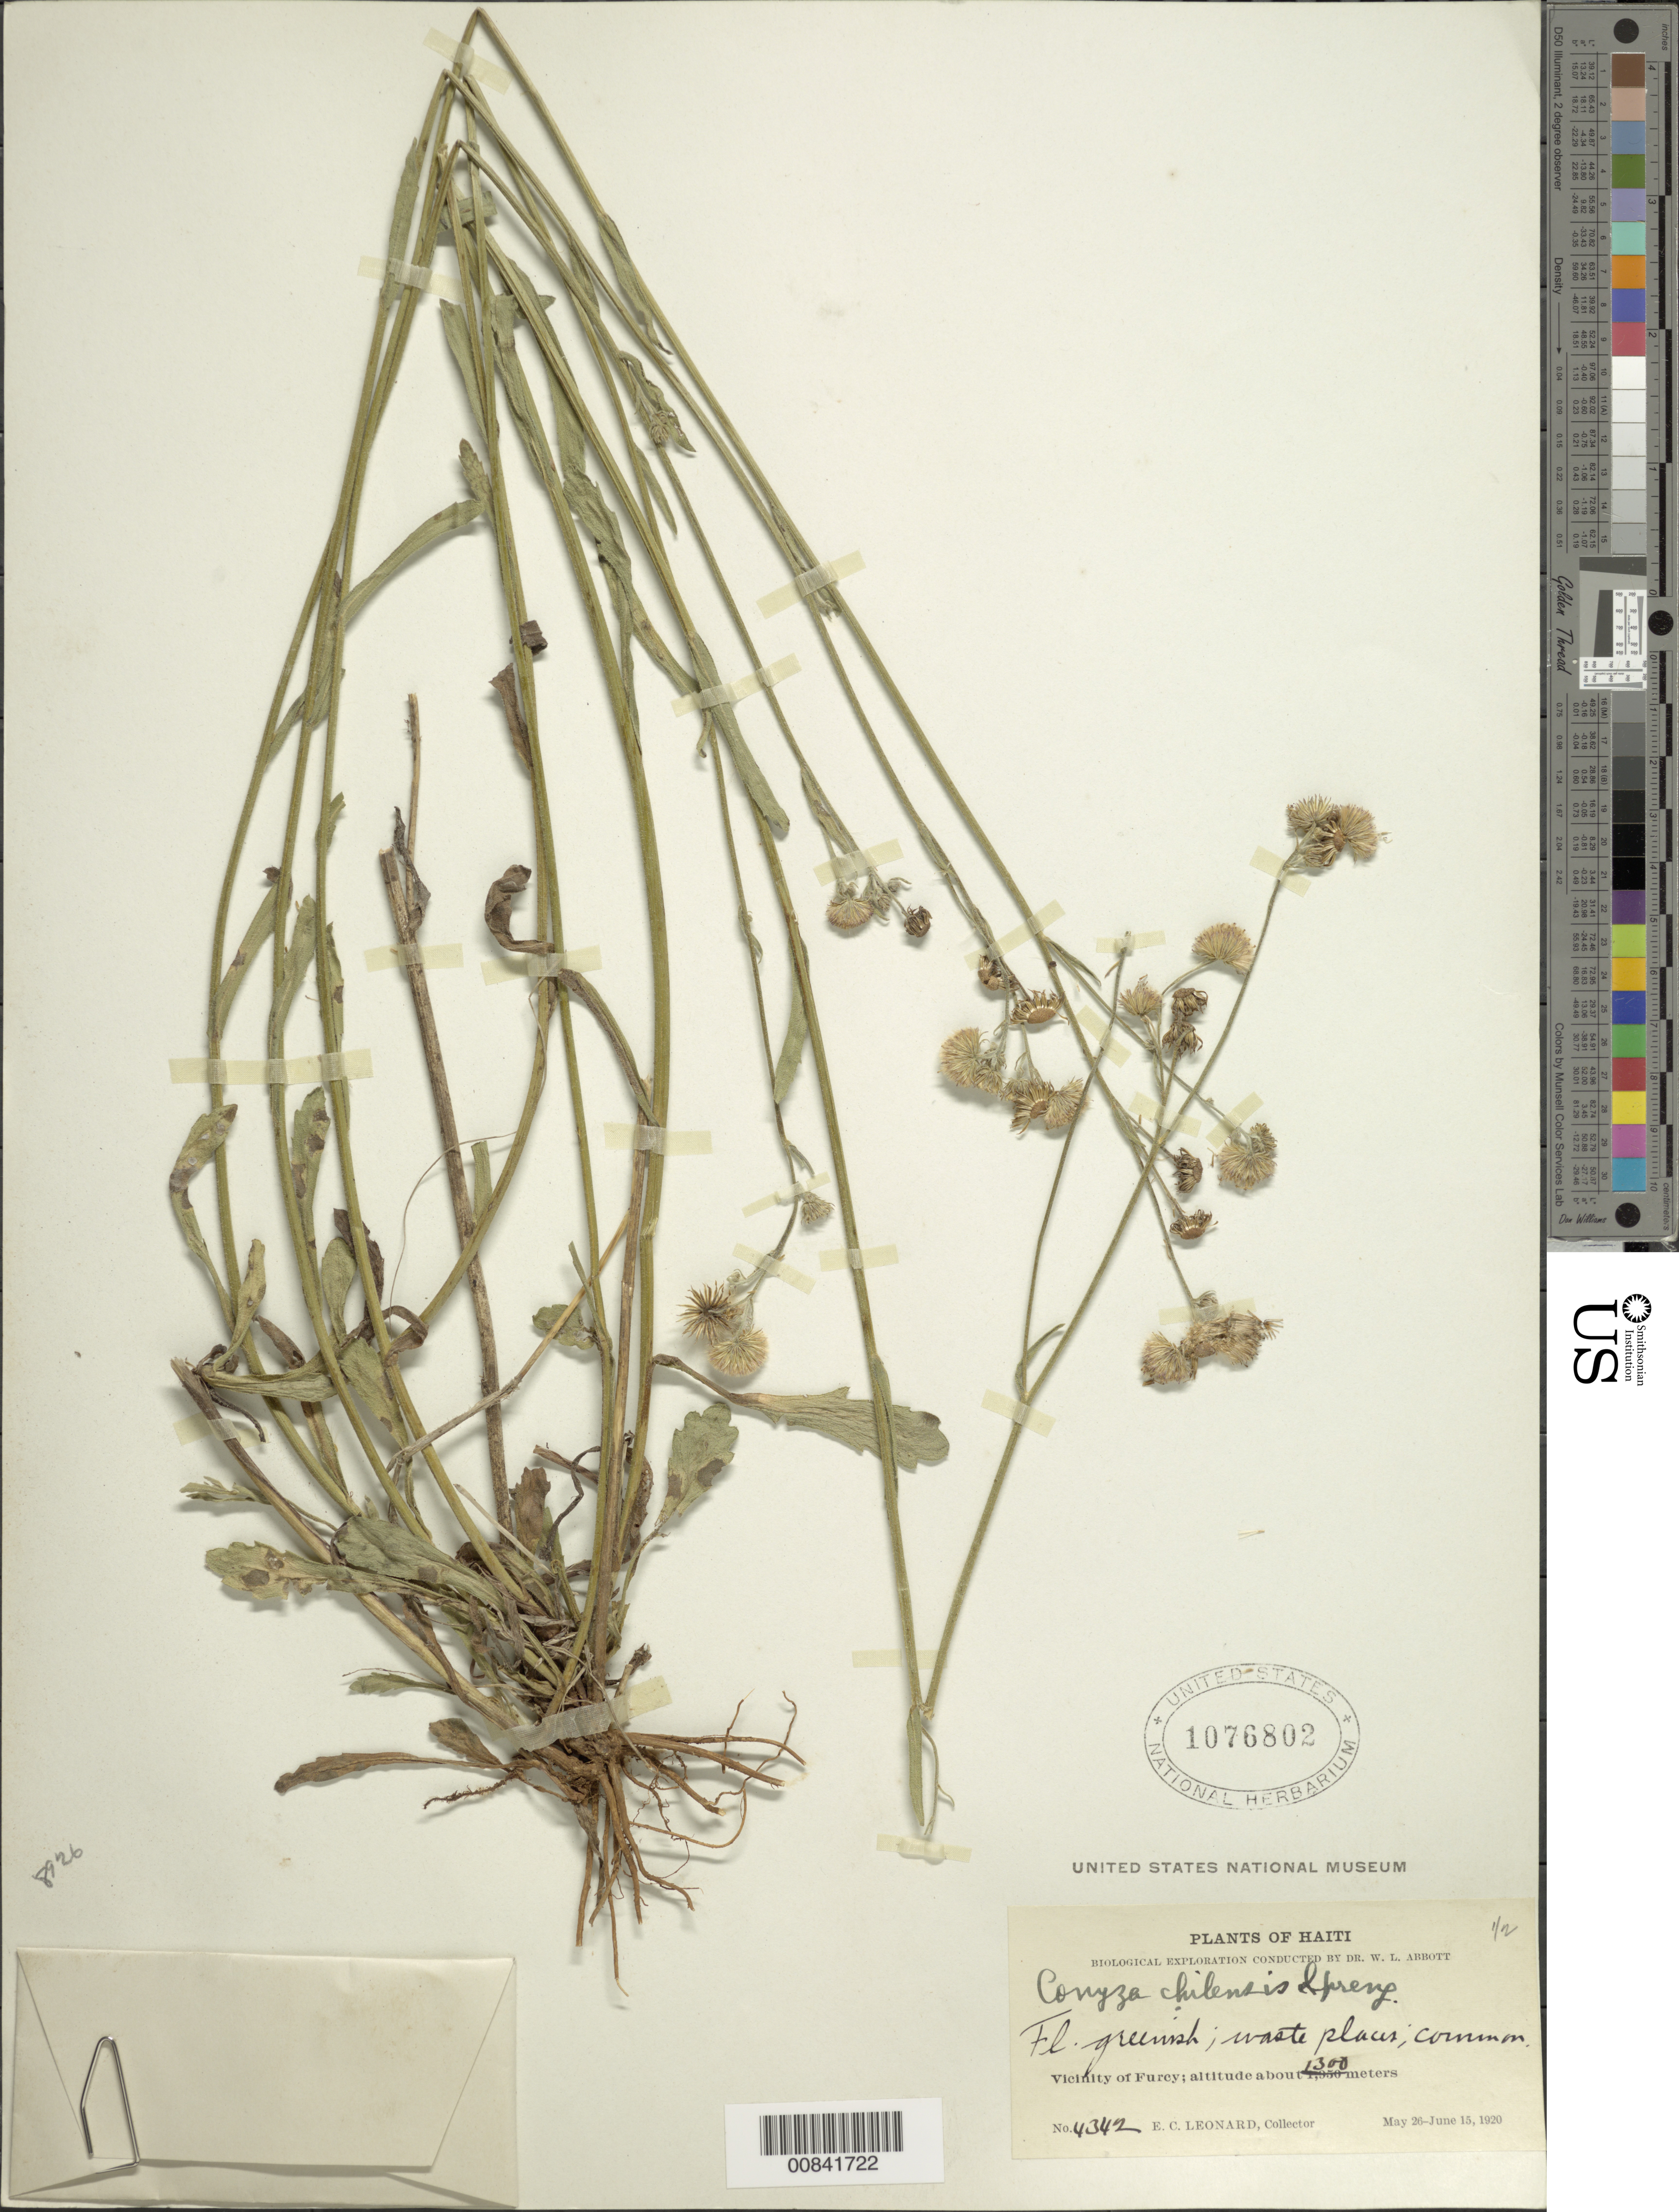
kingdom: Plantae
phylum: Tracheophyta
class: Magnoliopsida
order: Asterales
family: Asteraceae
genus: Conyza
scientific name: Conyza primulaefolia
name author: (Lam.) Cuatrec. & Lourteig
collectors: E. C. Leonard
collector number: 4342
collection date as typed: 26 May 1920 to 15 Jun 1920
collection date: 1920-05-26/1920-06-15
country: Haiti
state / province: Ouest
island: Hispaniola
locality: Vicinity of Furcy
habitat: Waste places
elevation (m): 1300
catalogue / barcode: US 1076802